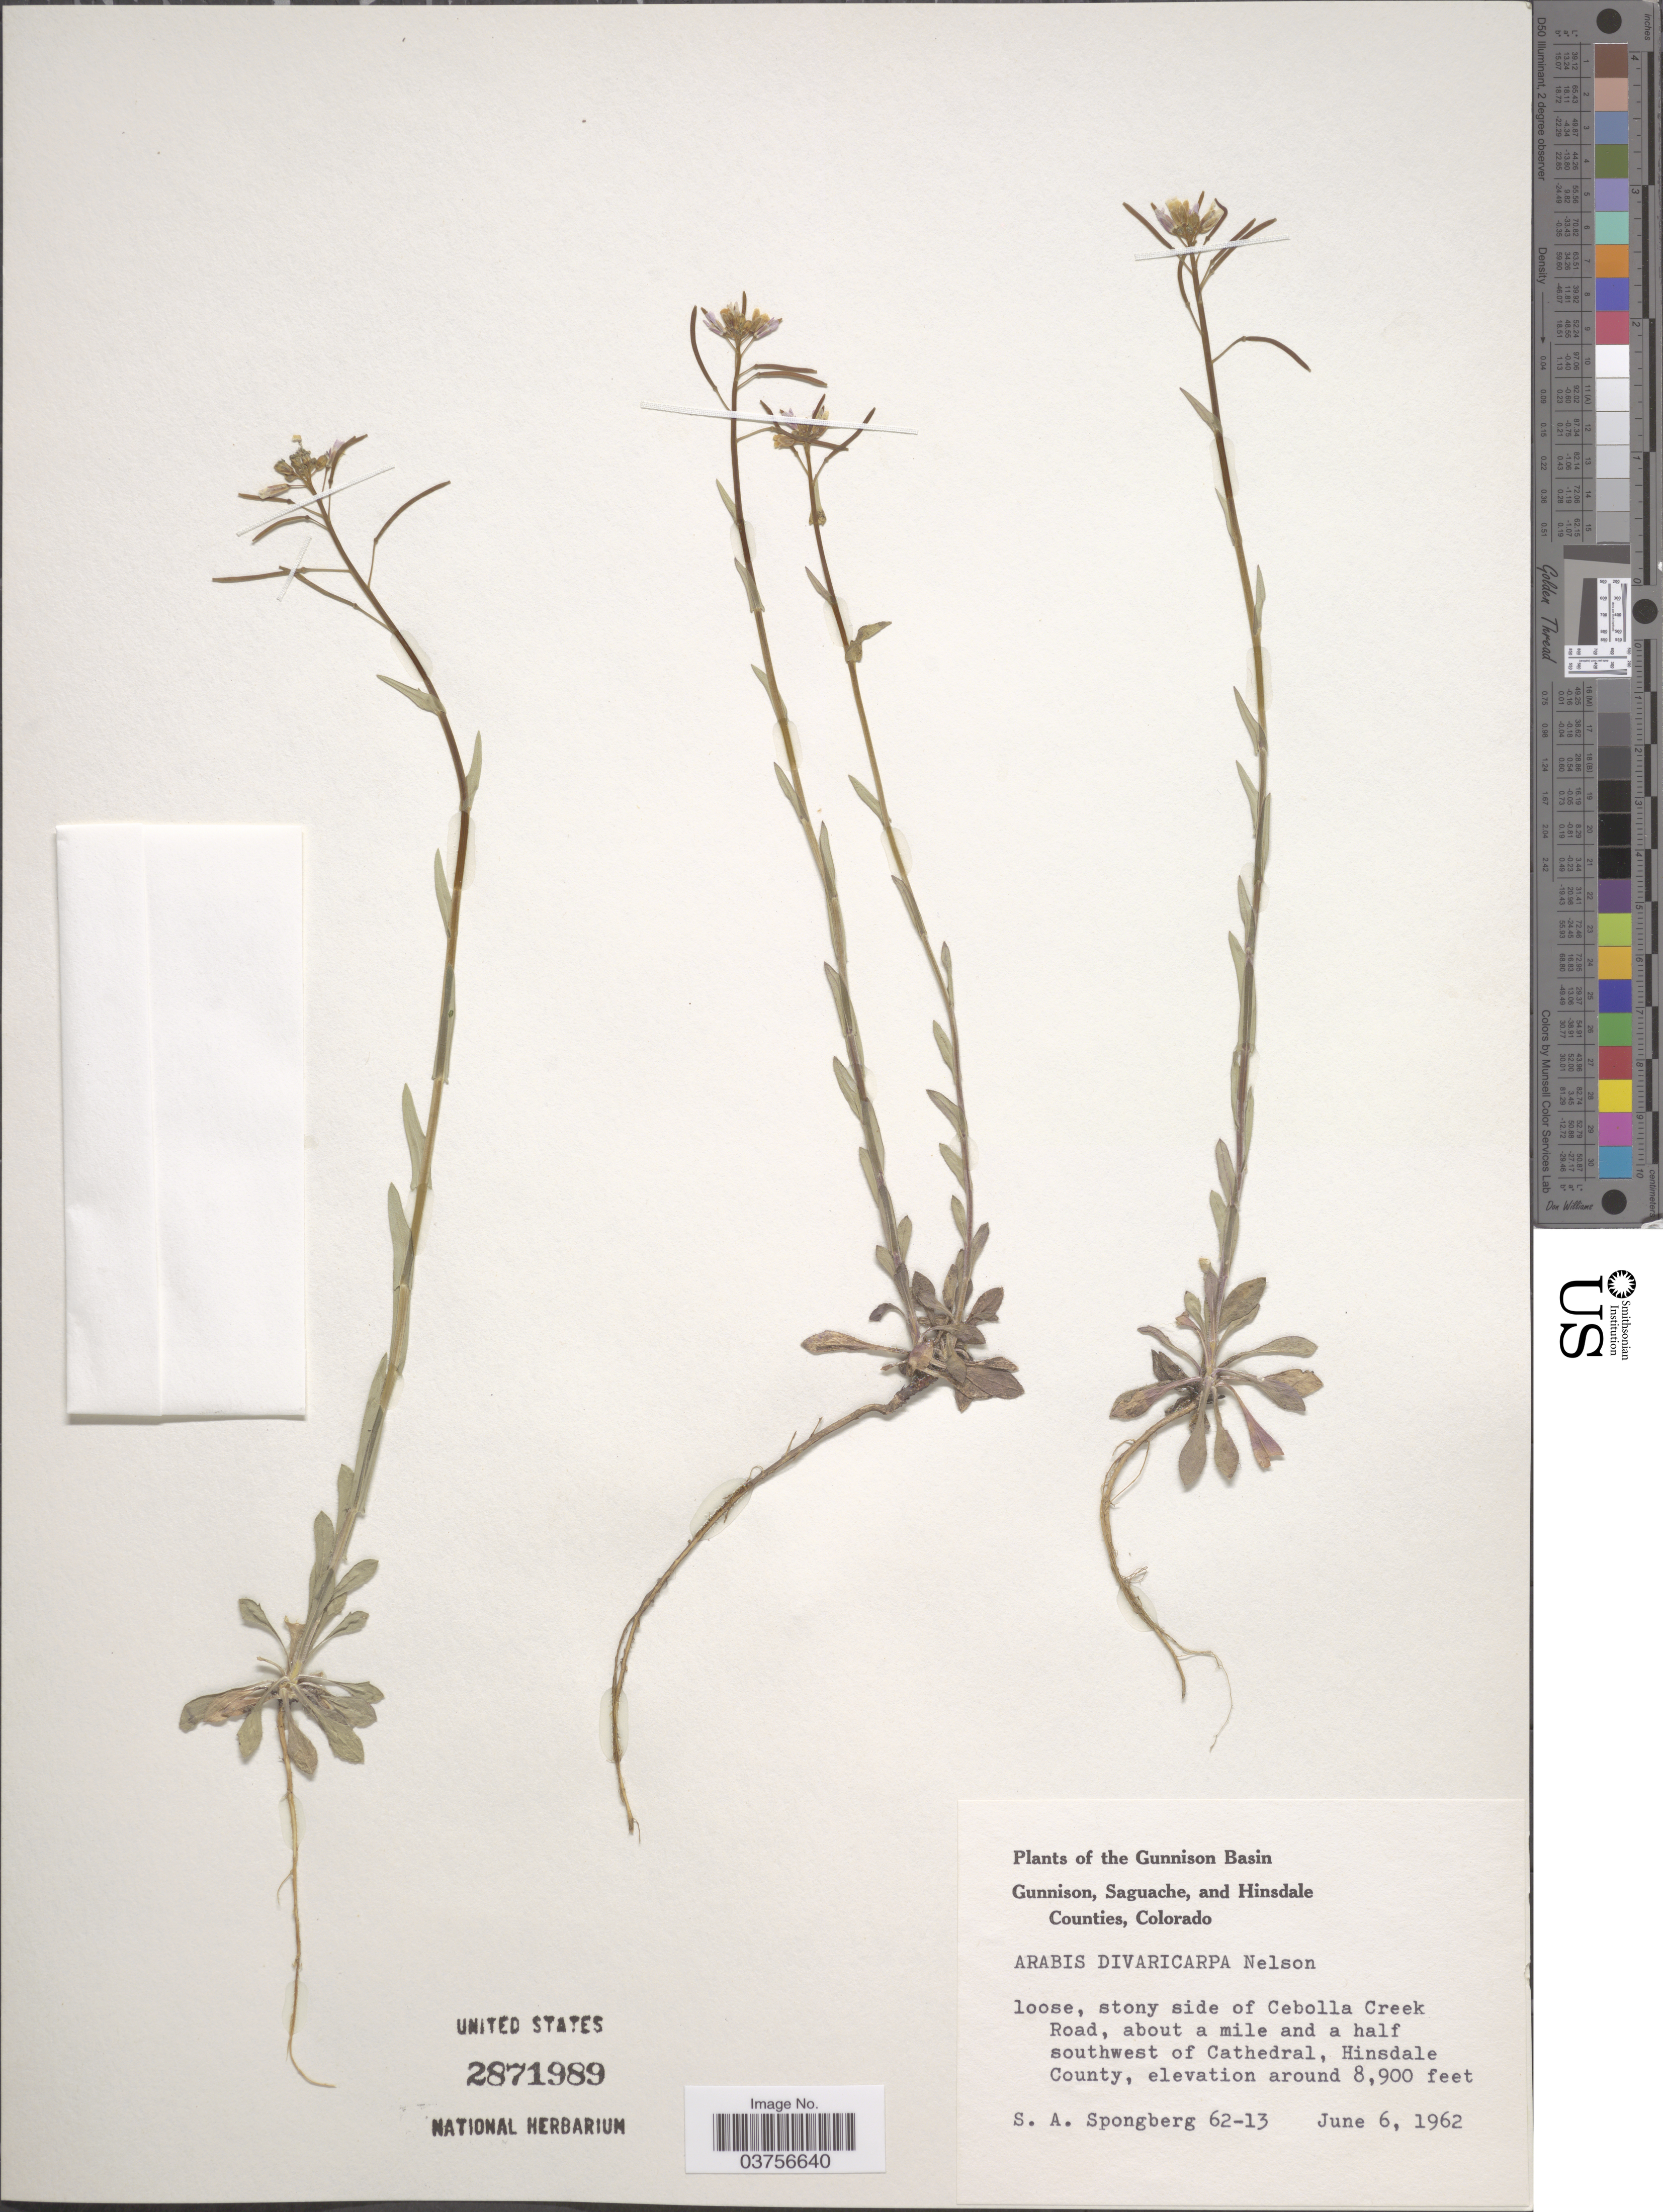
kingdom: Plantae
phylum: Tracheophyta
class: Magnoliopsida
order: Brassicales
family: Brassicaceae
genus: Arabis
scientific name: Arabis divaricarpa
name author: A. Nelson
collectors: S. A.Spongberg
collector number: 62-13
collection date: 1962-06-06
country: United States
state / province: Colorado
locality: The Gunnison Basin. Stony side of Cebolla Creek Road, about a mile and a half southwest of Cathedral, Hinsdale County.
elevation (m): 2713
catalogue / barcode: US 2871989